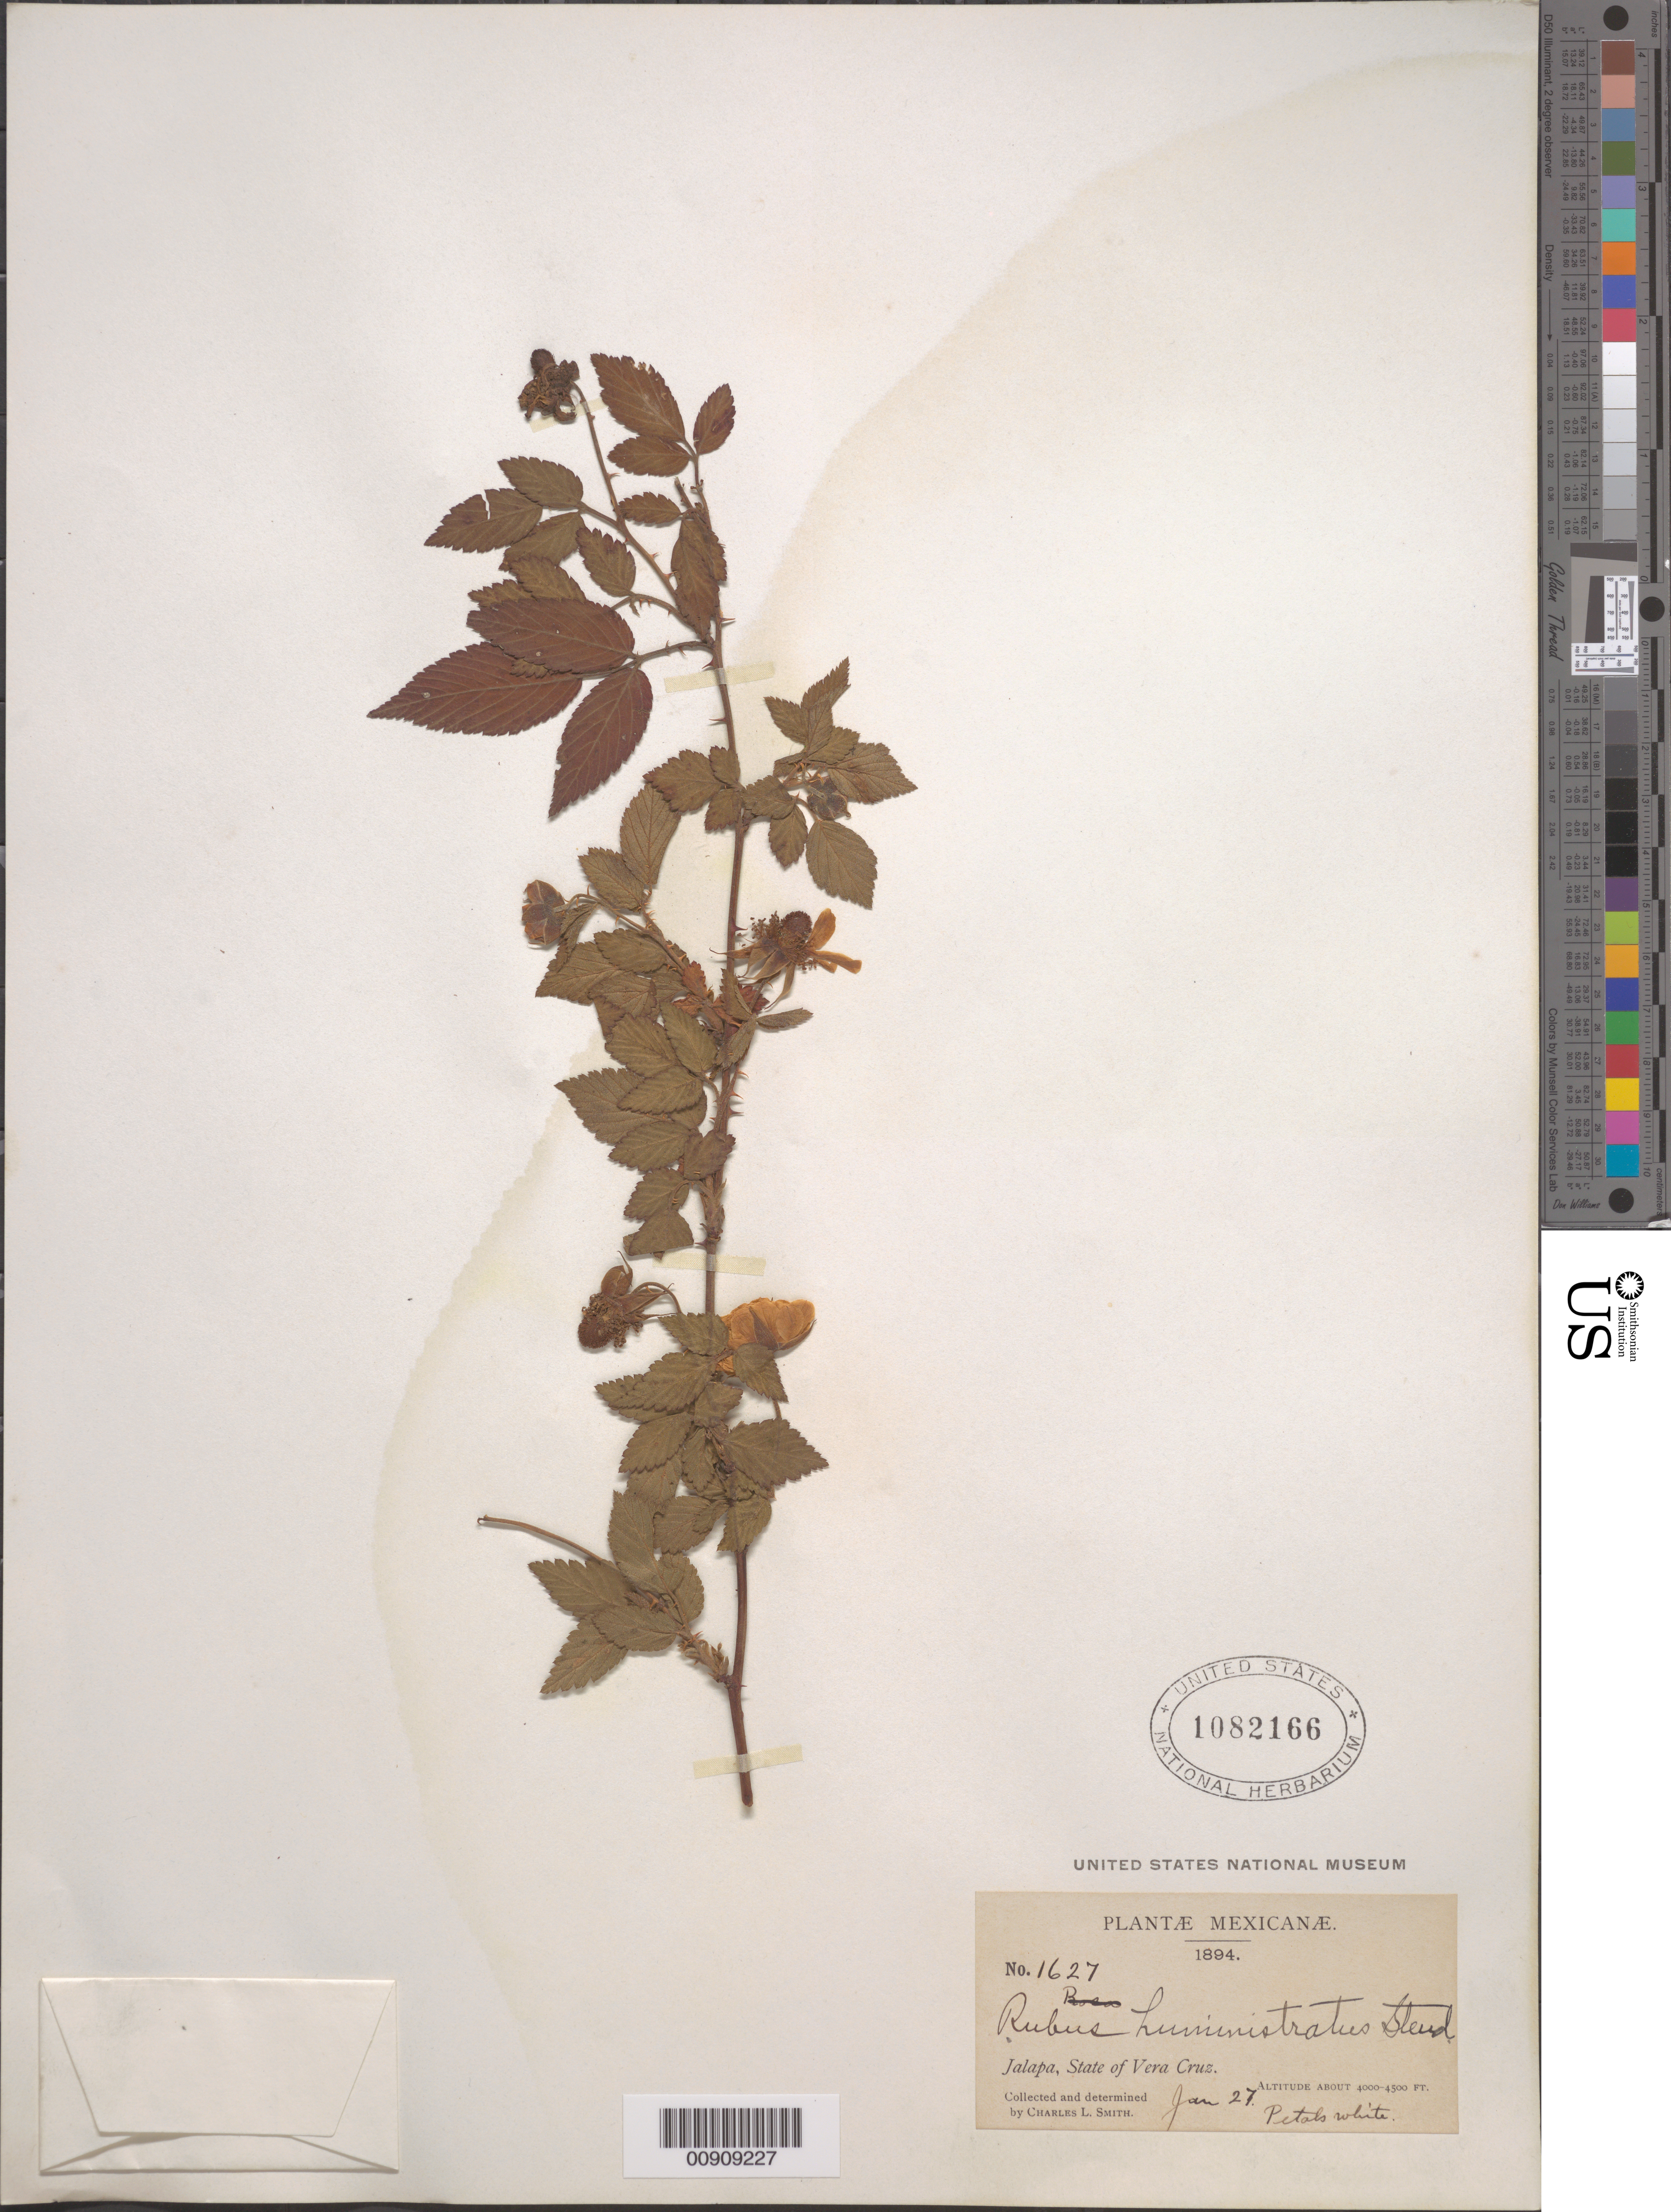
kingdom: Plantae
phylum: Tracheophyta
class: Magnoliopsida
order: Rosales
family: Rosaceae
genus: Rubus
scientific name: Rubus humistratus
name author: Steud.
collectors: C. L. Smith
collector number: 1627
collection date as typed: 27 Jan 1894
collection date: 1894-01-27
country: Mexico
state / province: Veracruz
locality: Jalapa, State of Veracruz.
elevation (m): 1219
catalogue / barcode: US 1082166